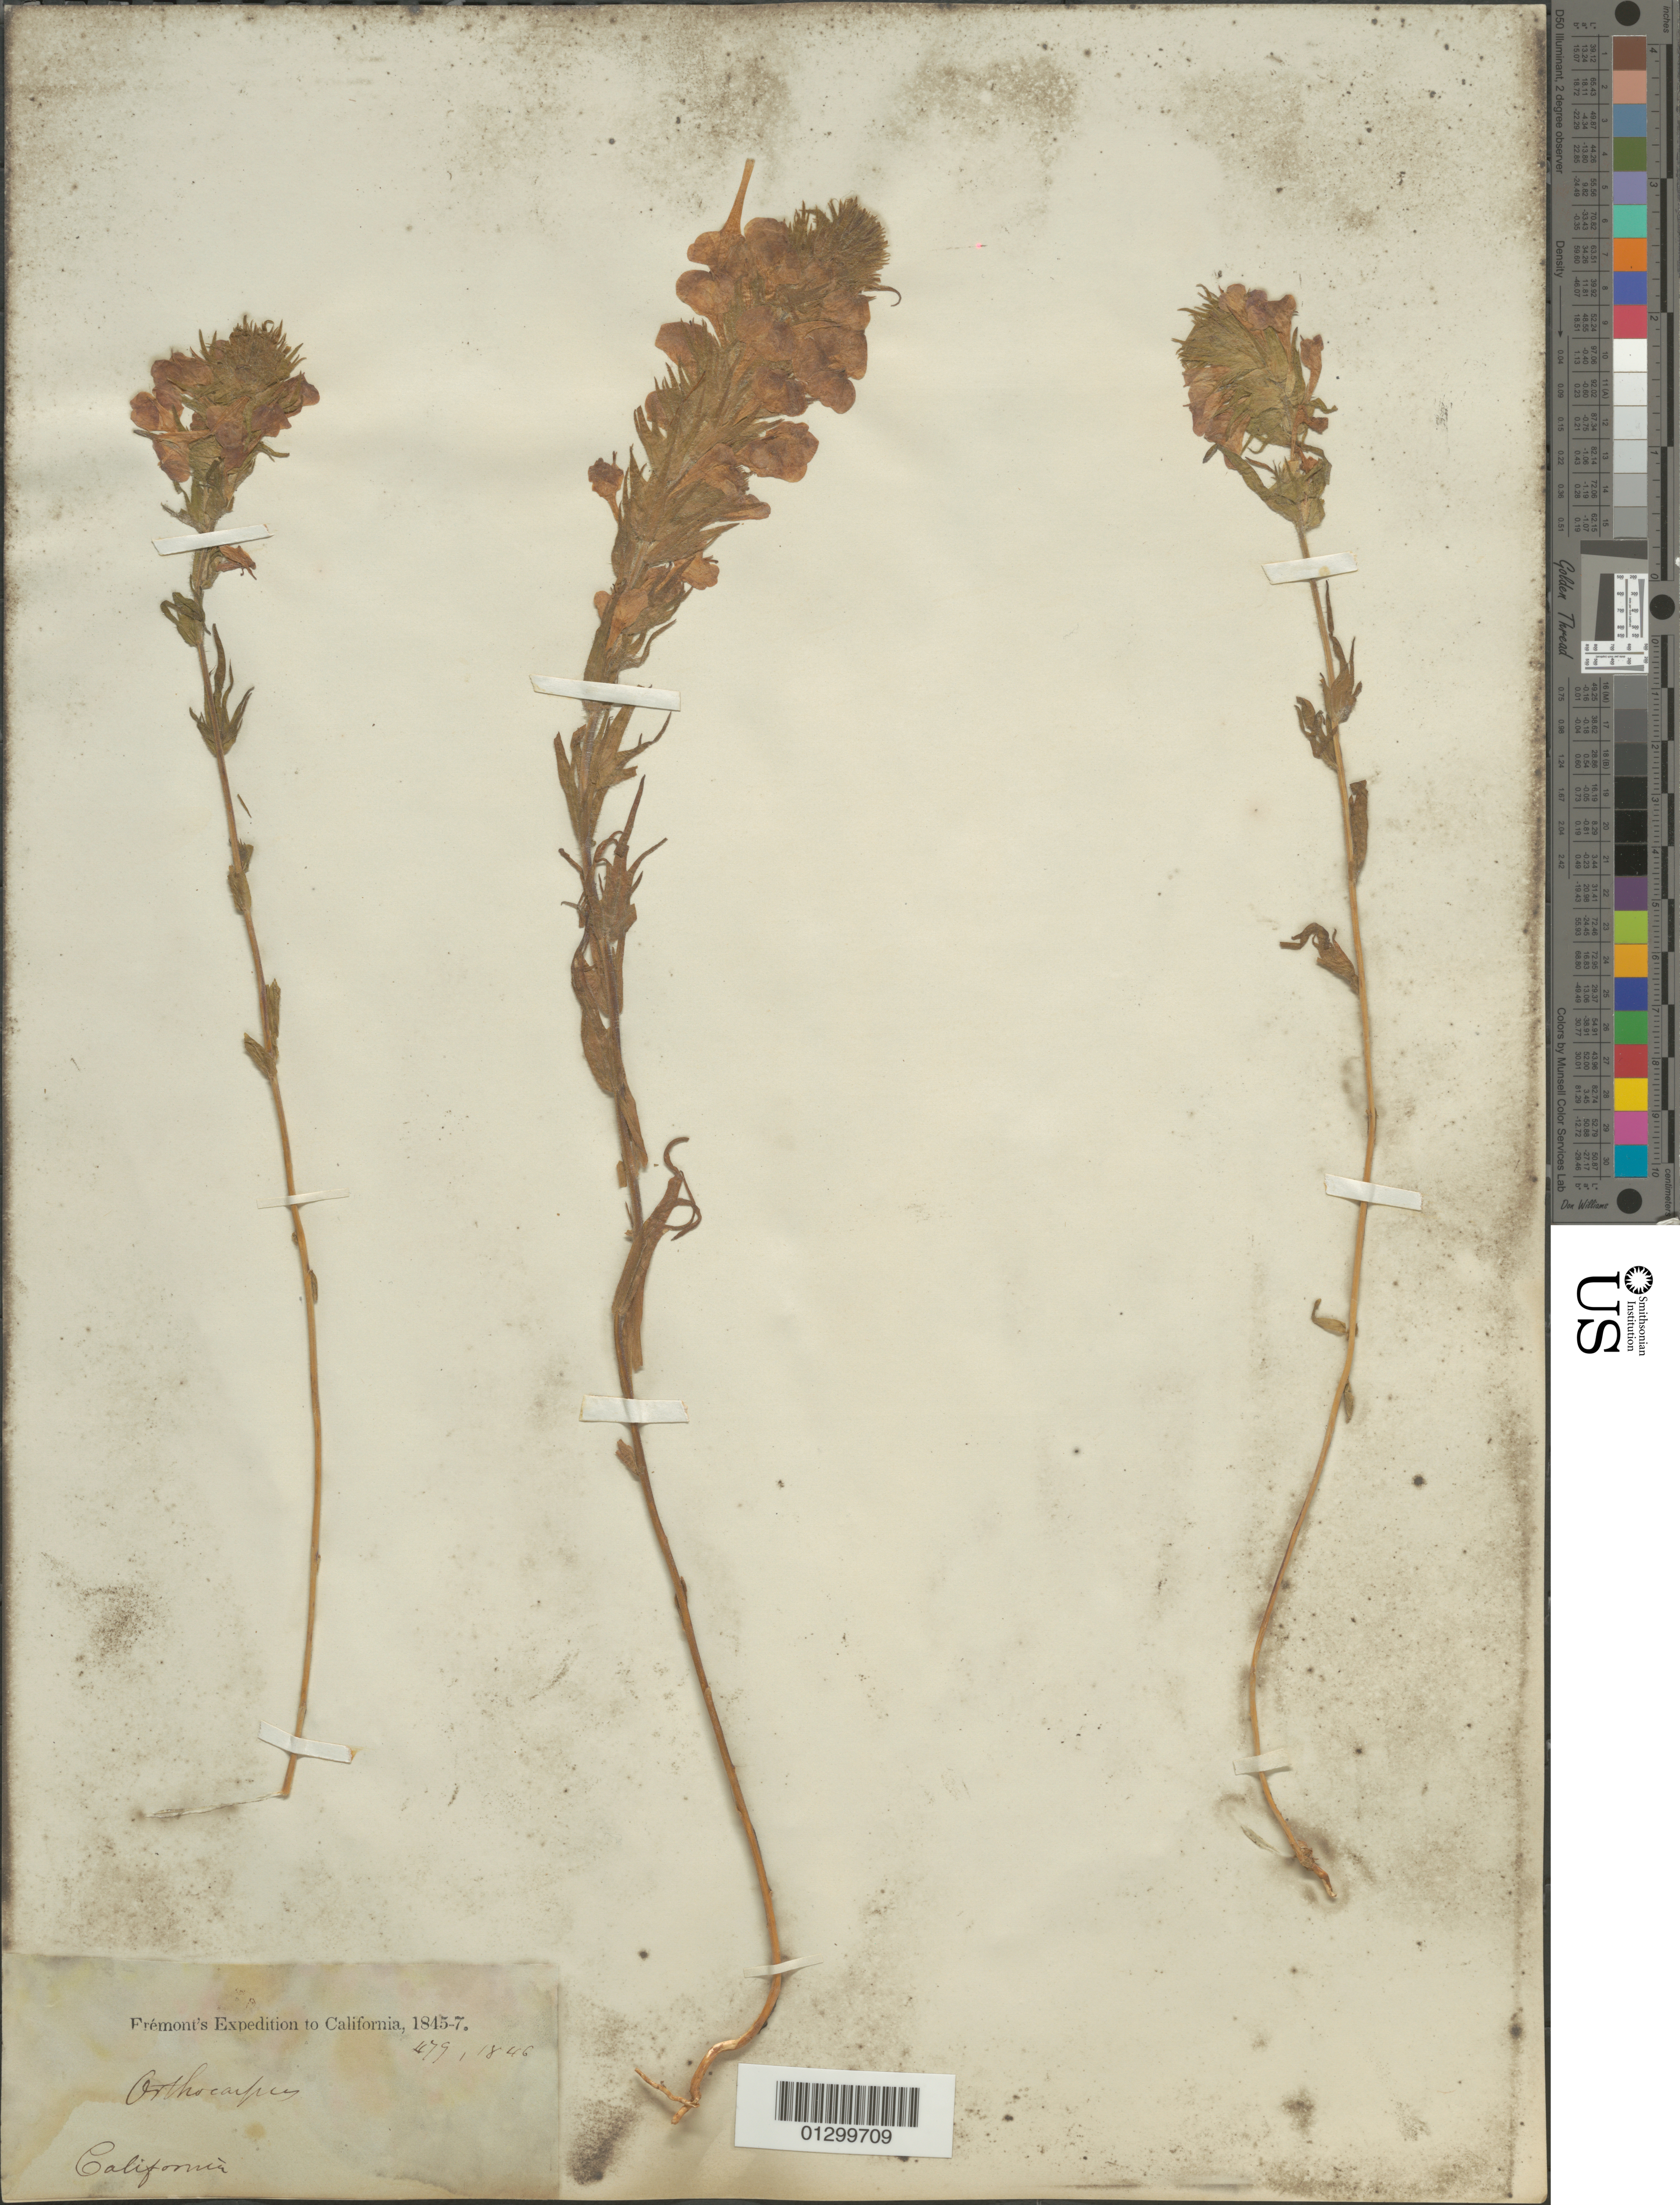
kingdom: Plantae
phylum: Tracheophyta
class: Magnoliopsida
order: Lamiales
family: Orobanchaceae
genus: Orthocarpus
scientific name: Orthocarpus sp.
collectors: J. C. Frémont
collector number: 479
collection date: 1846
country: United States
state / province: California